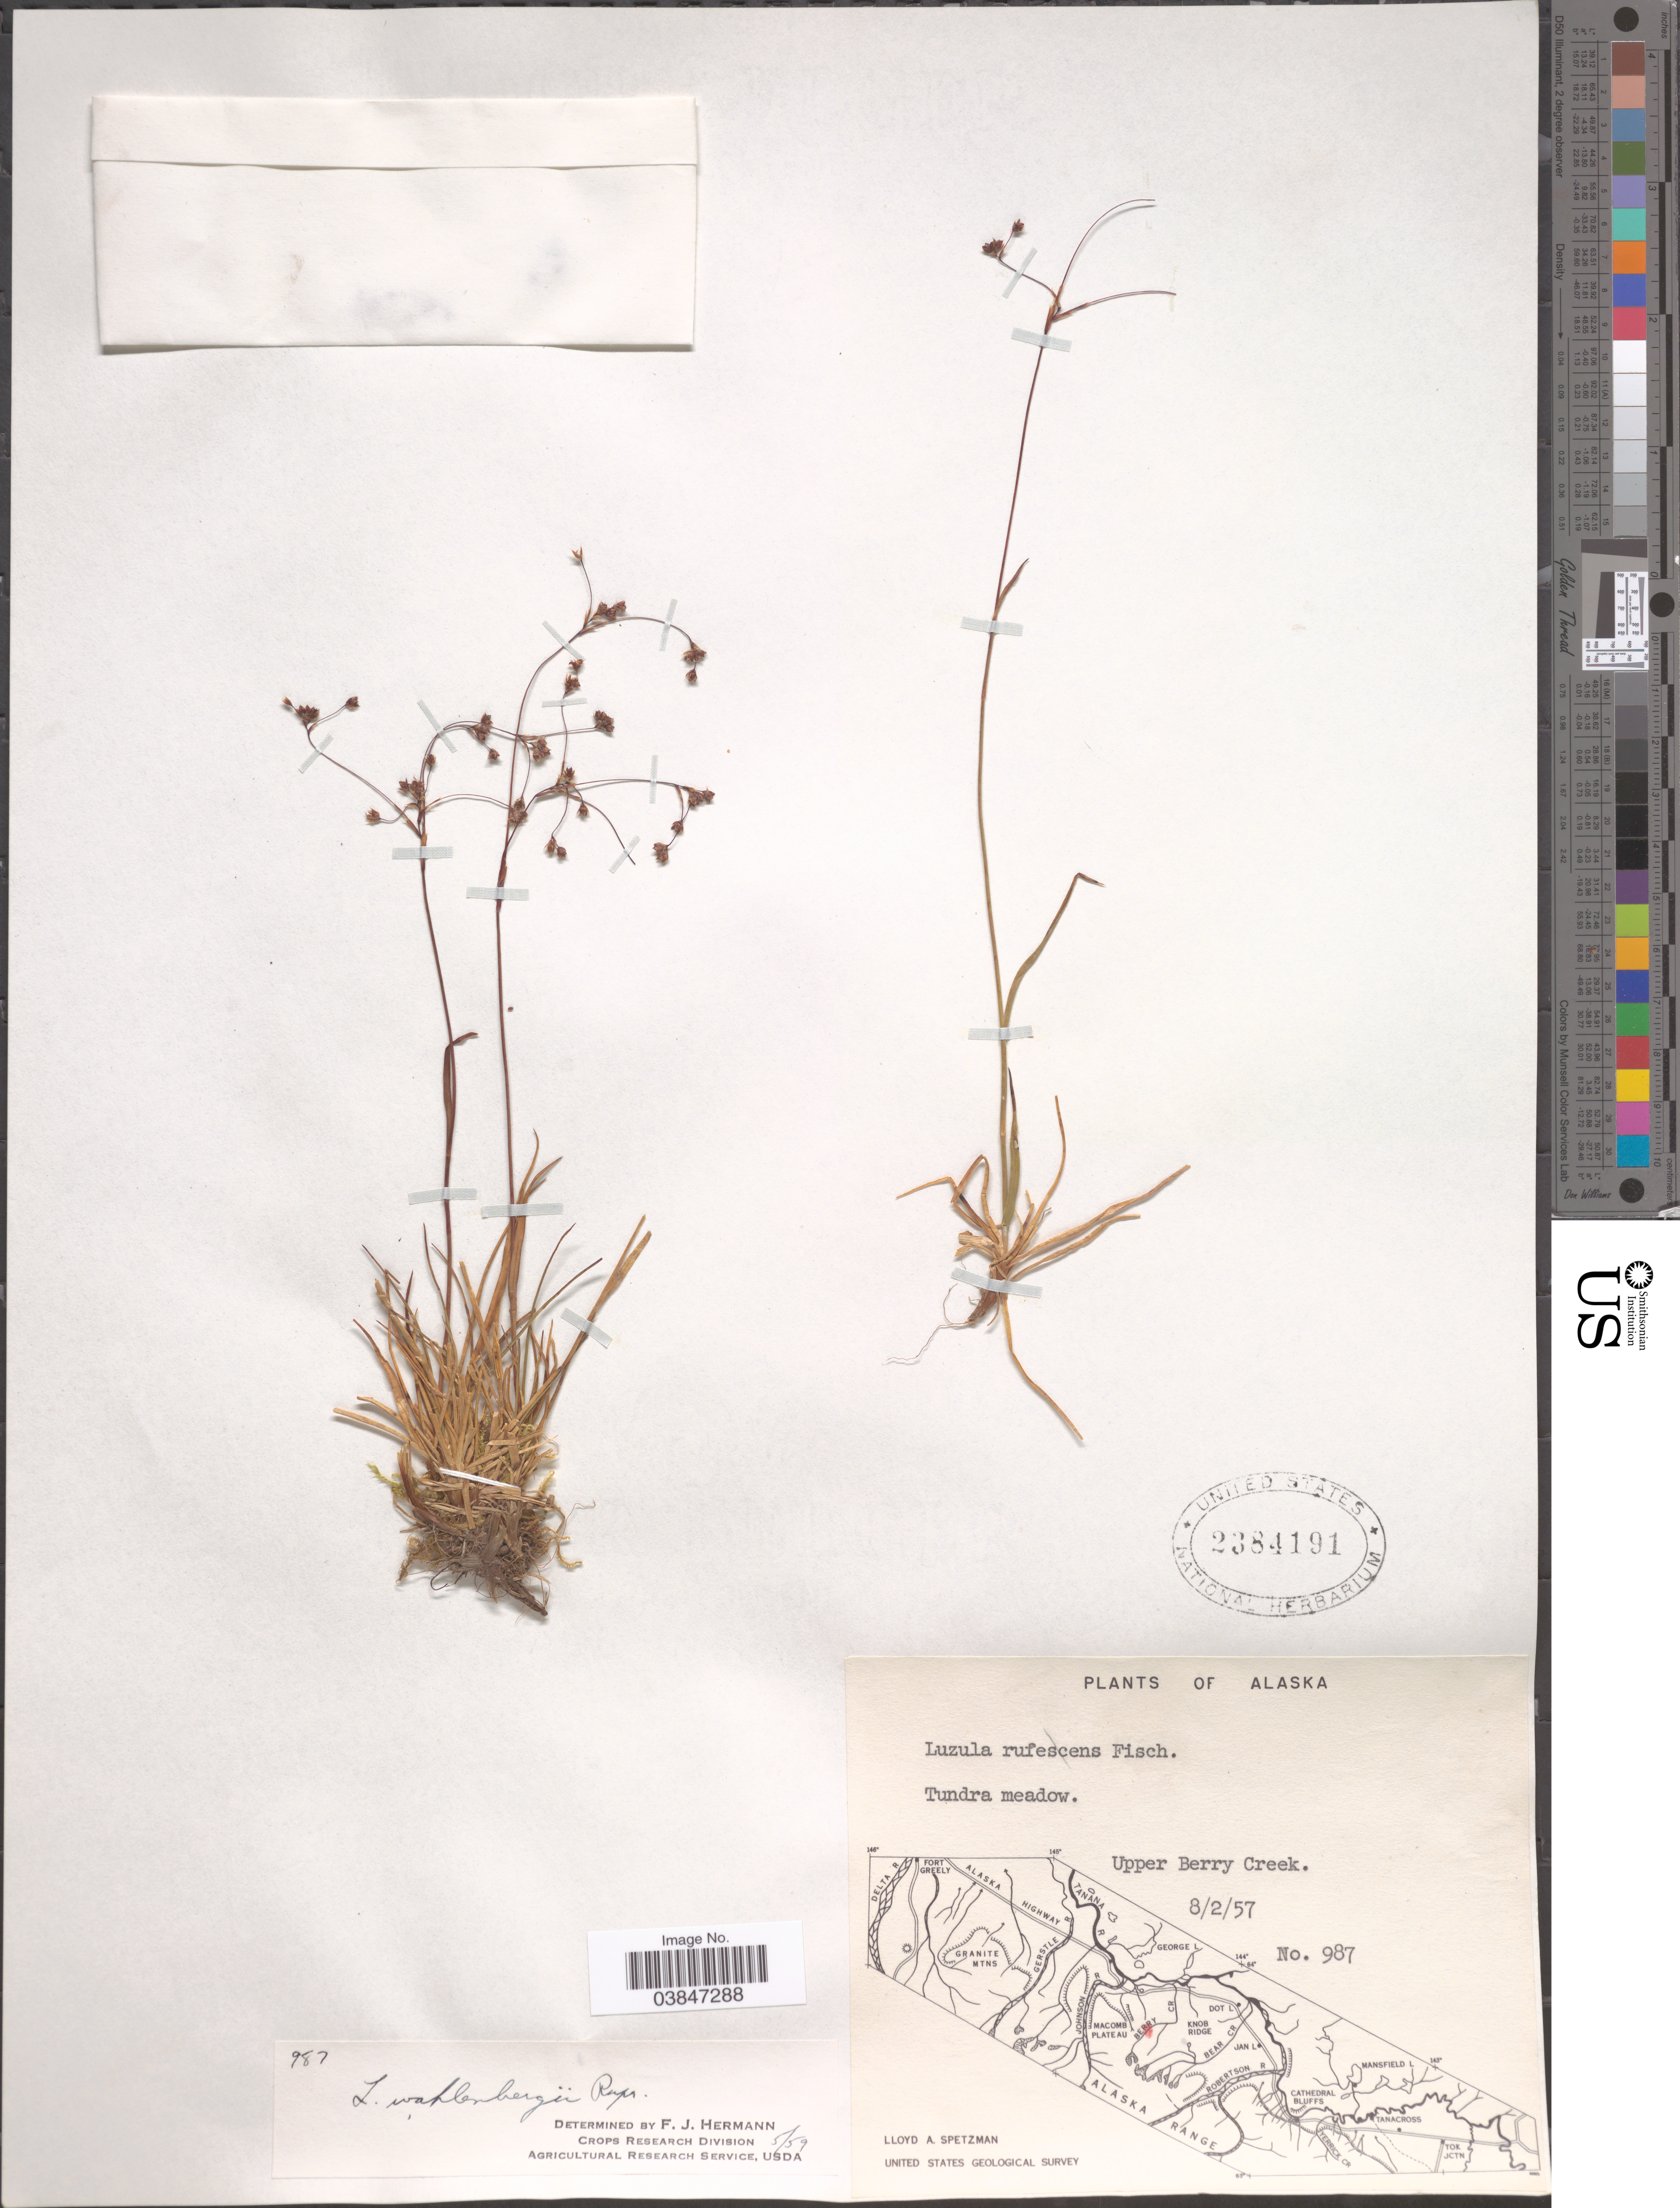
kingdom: Plantae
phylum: Tracheophyta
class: Liliopsida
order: Poales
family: Juncaceae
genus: Luzula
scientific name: Luzula wahlenbergii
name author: Rupr.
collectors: L. Spetzman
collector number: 987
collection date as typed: Transcribed d/m/y: 2/8/57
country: United States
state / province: Alaska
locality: Upper Berry Creek.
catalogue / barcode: US 2384191